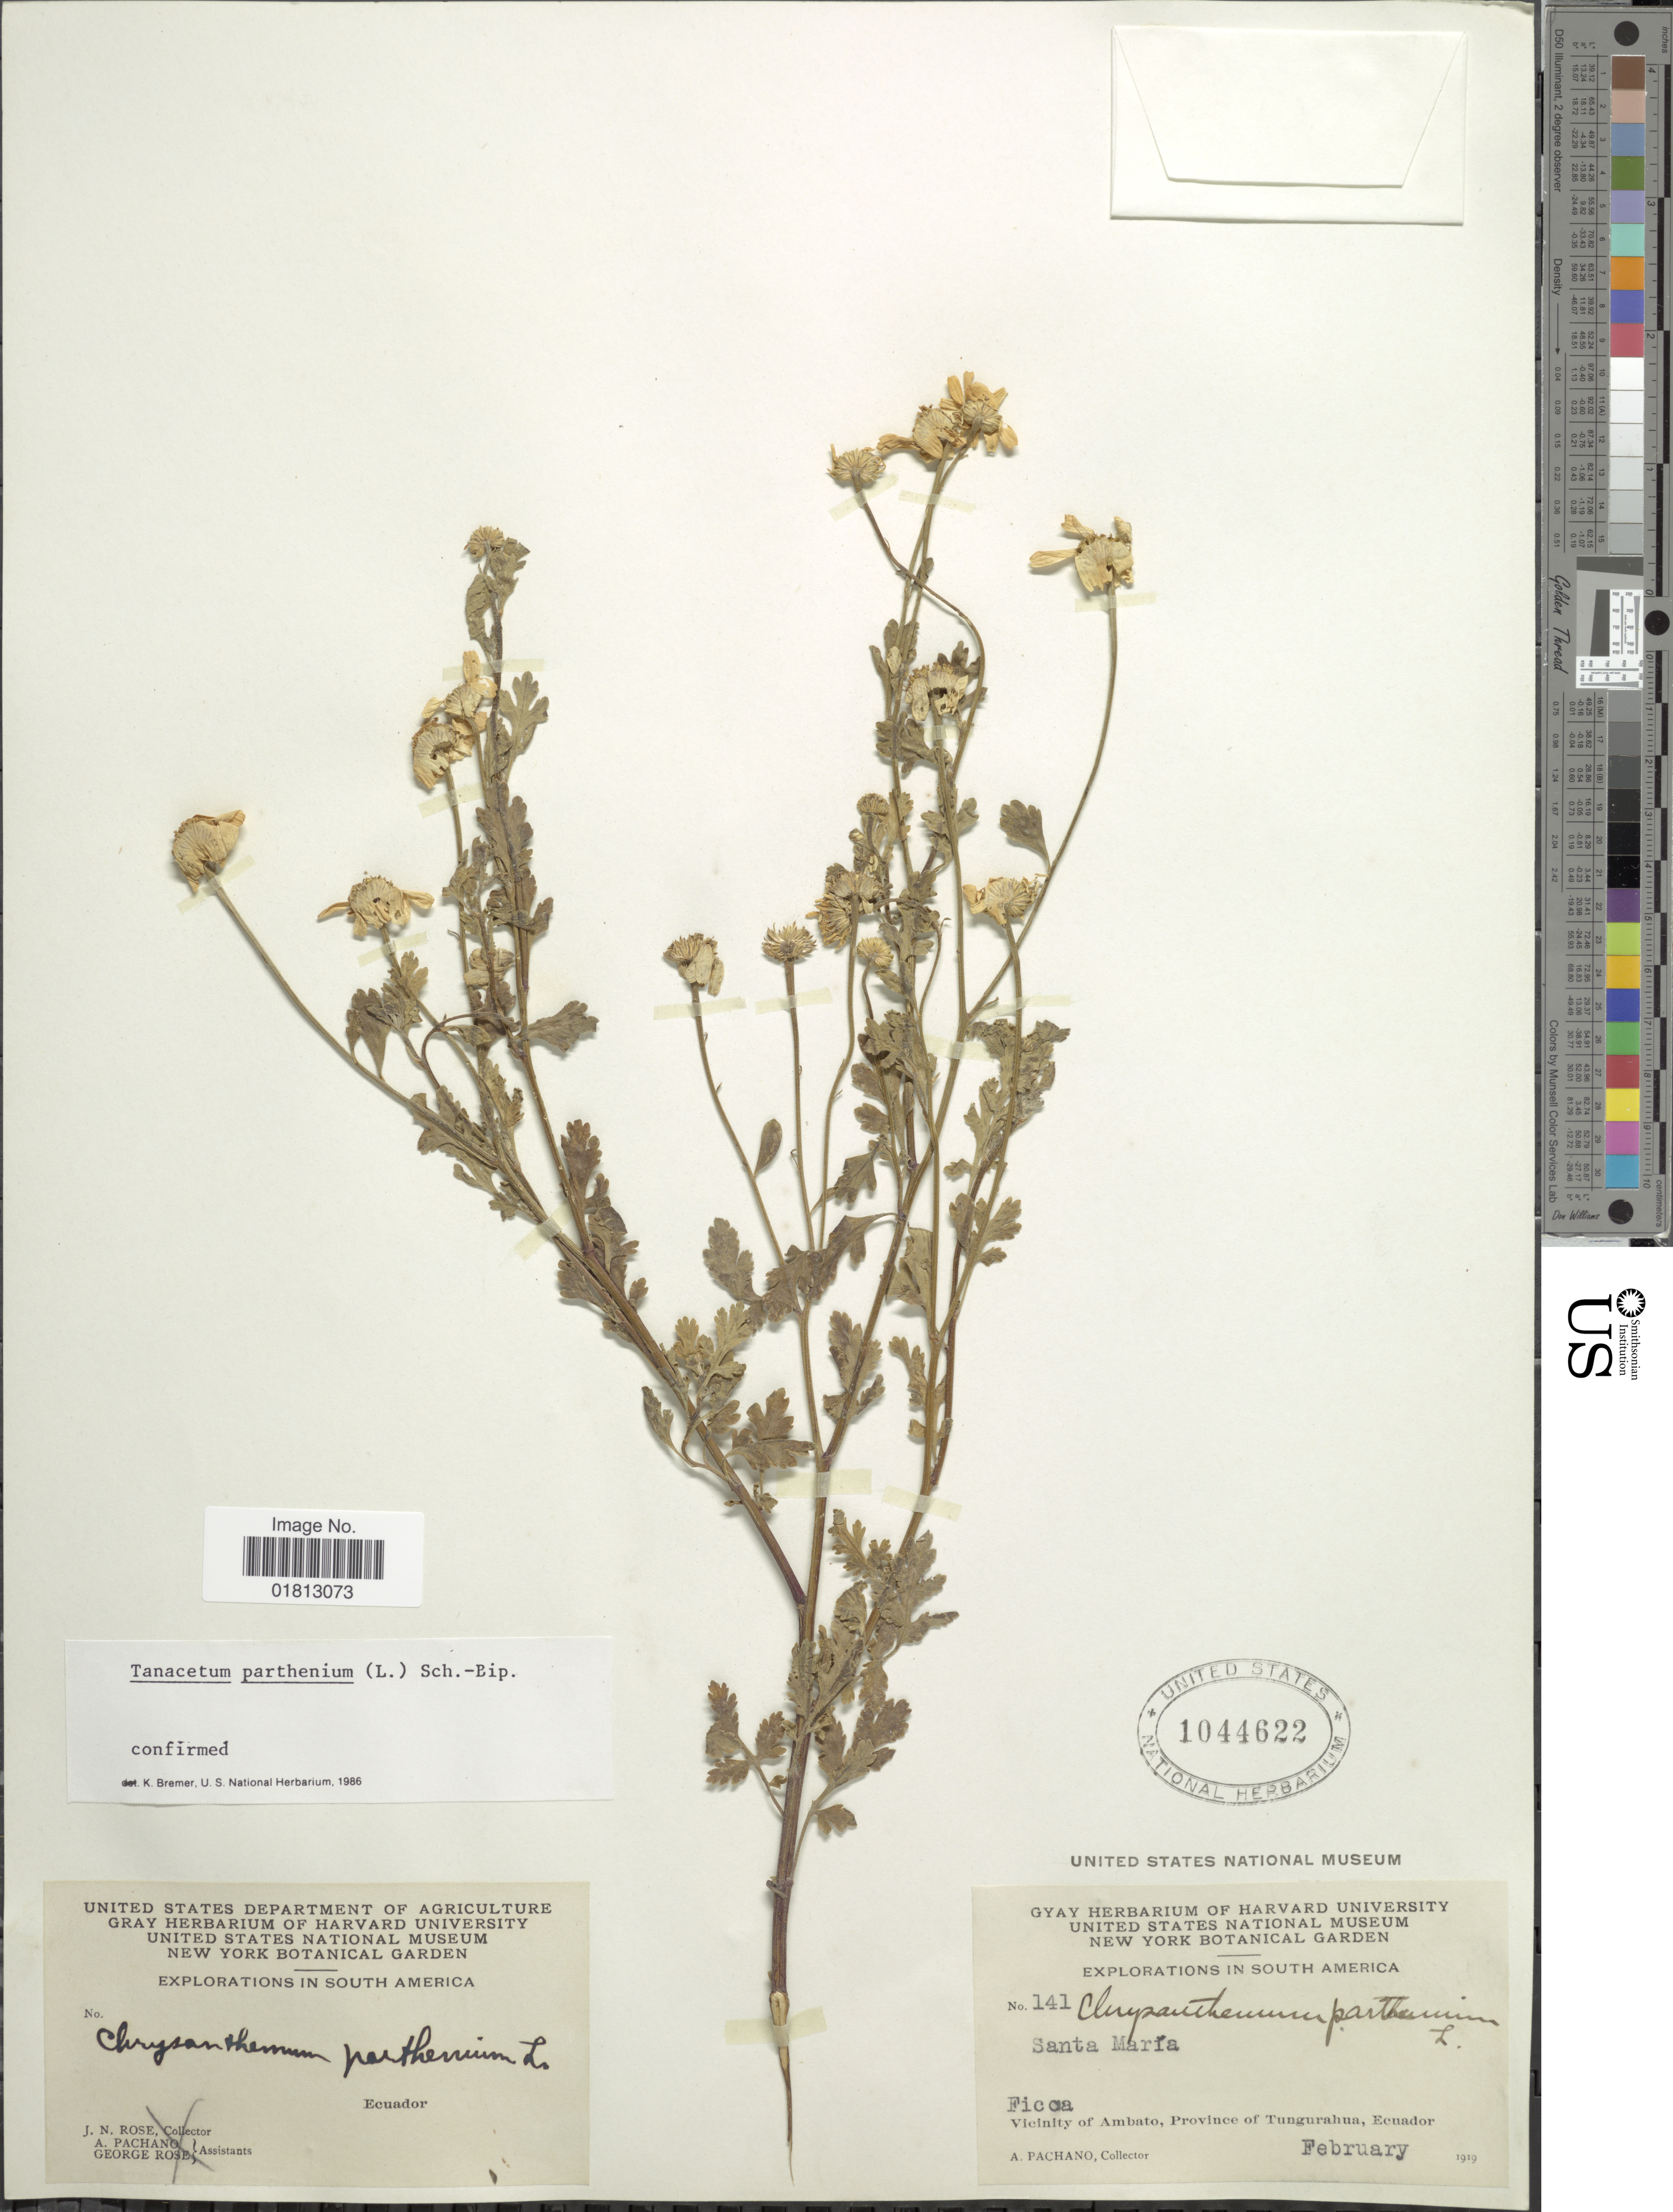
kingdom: Plantae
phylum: Tracheophyta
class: Magnoliopsida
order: Asterales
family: Asteraceae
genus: Tanacetum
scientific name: Tanacetum parthenium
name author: (L.) Sch. Bip.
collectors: A. Pachano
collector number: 141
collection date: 1919-02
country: Ecuador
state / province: Tungurahua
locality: Ficca, Vicinity of Ambato, Province of Tungurahua, Santa Maria, Ecuador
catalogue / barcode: US 1044622